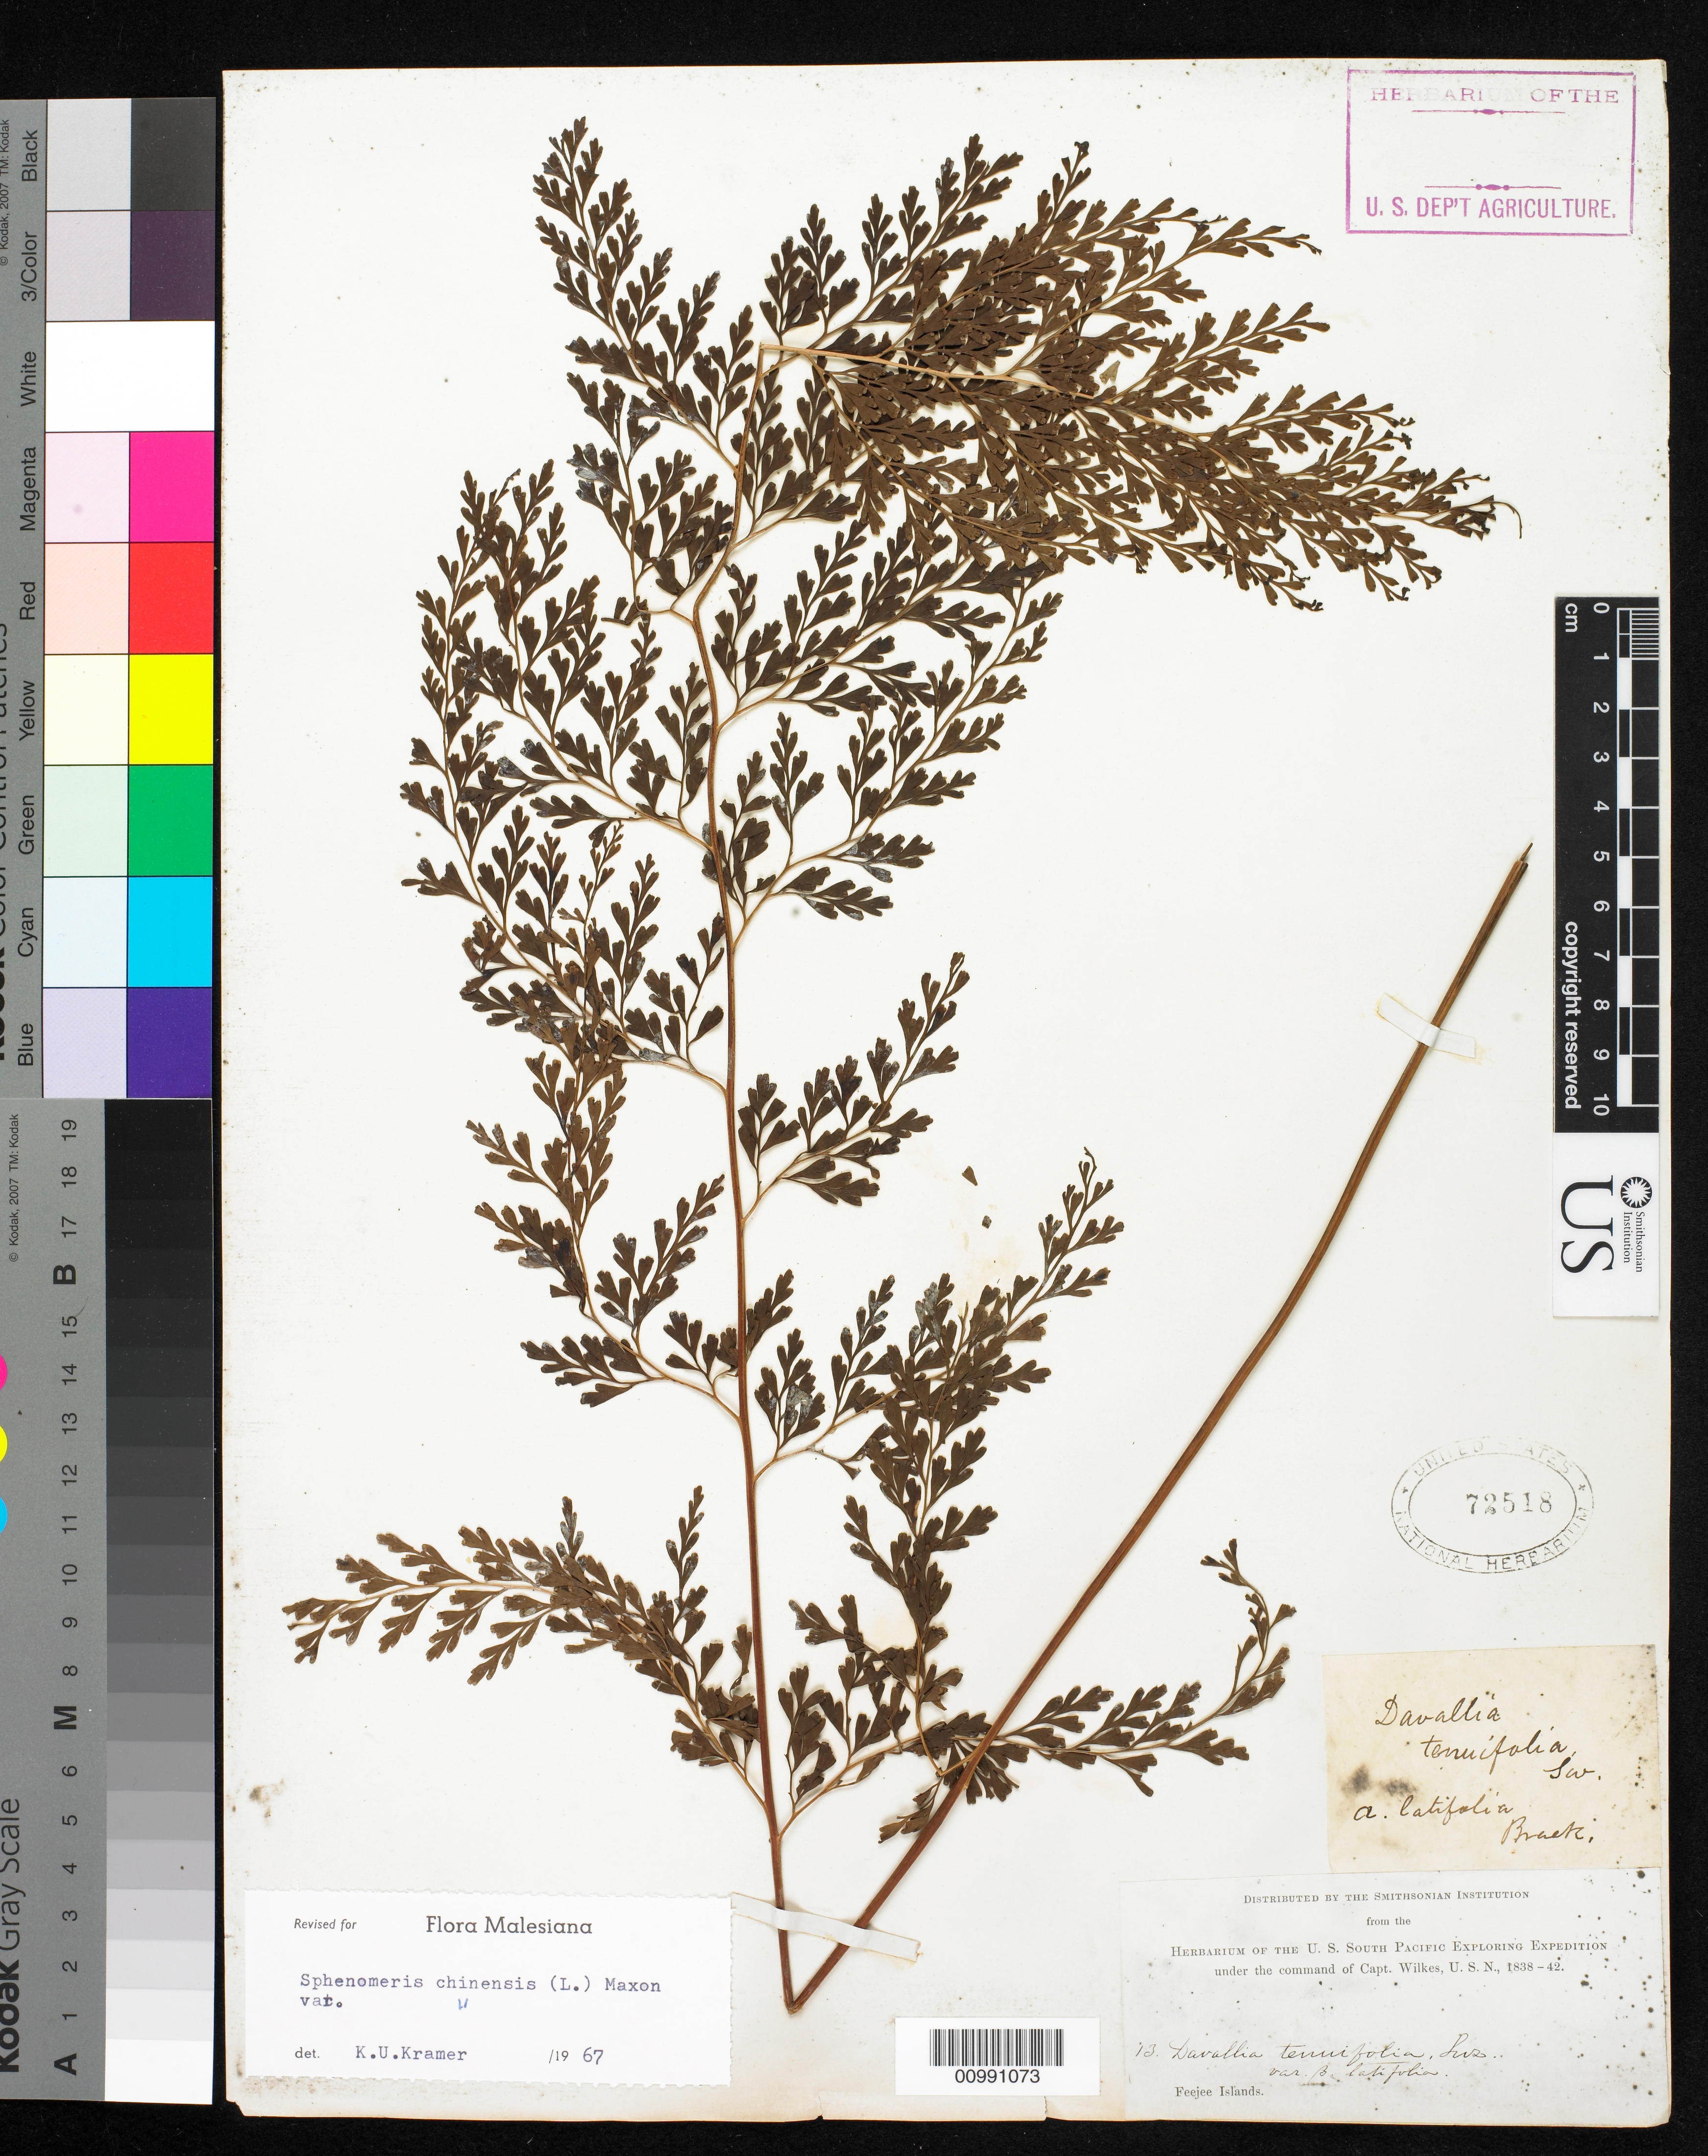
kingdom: Plantae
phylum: Tracheophyta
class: Polypodiopsida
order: Polypodiales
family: Lindsaeaceae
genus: Sphenomeris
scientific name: Sphenomeris chinensis var. chinensis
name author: (L.) Maxon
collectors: Wilkes Explor. Exped.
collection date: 1838/1842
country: Fiji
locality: Fiji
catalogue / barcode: US 72518